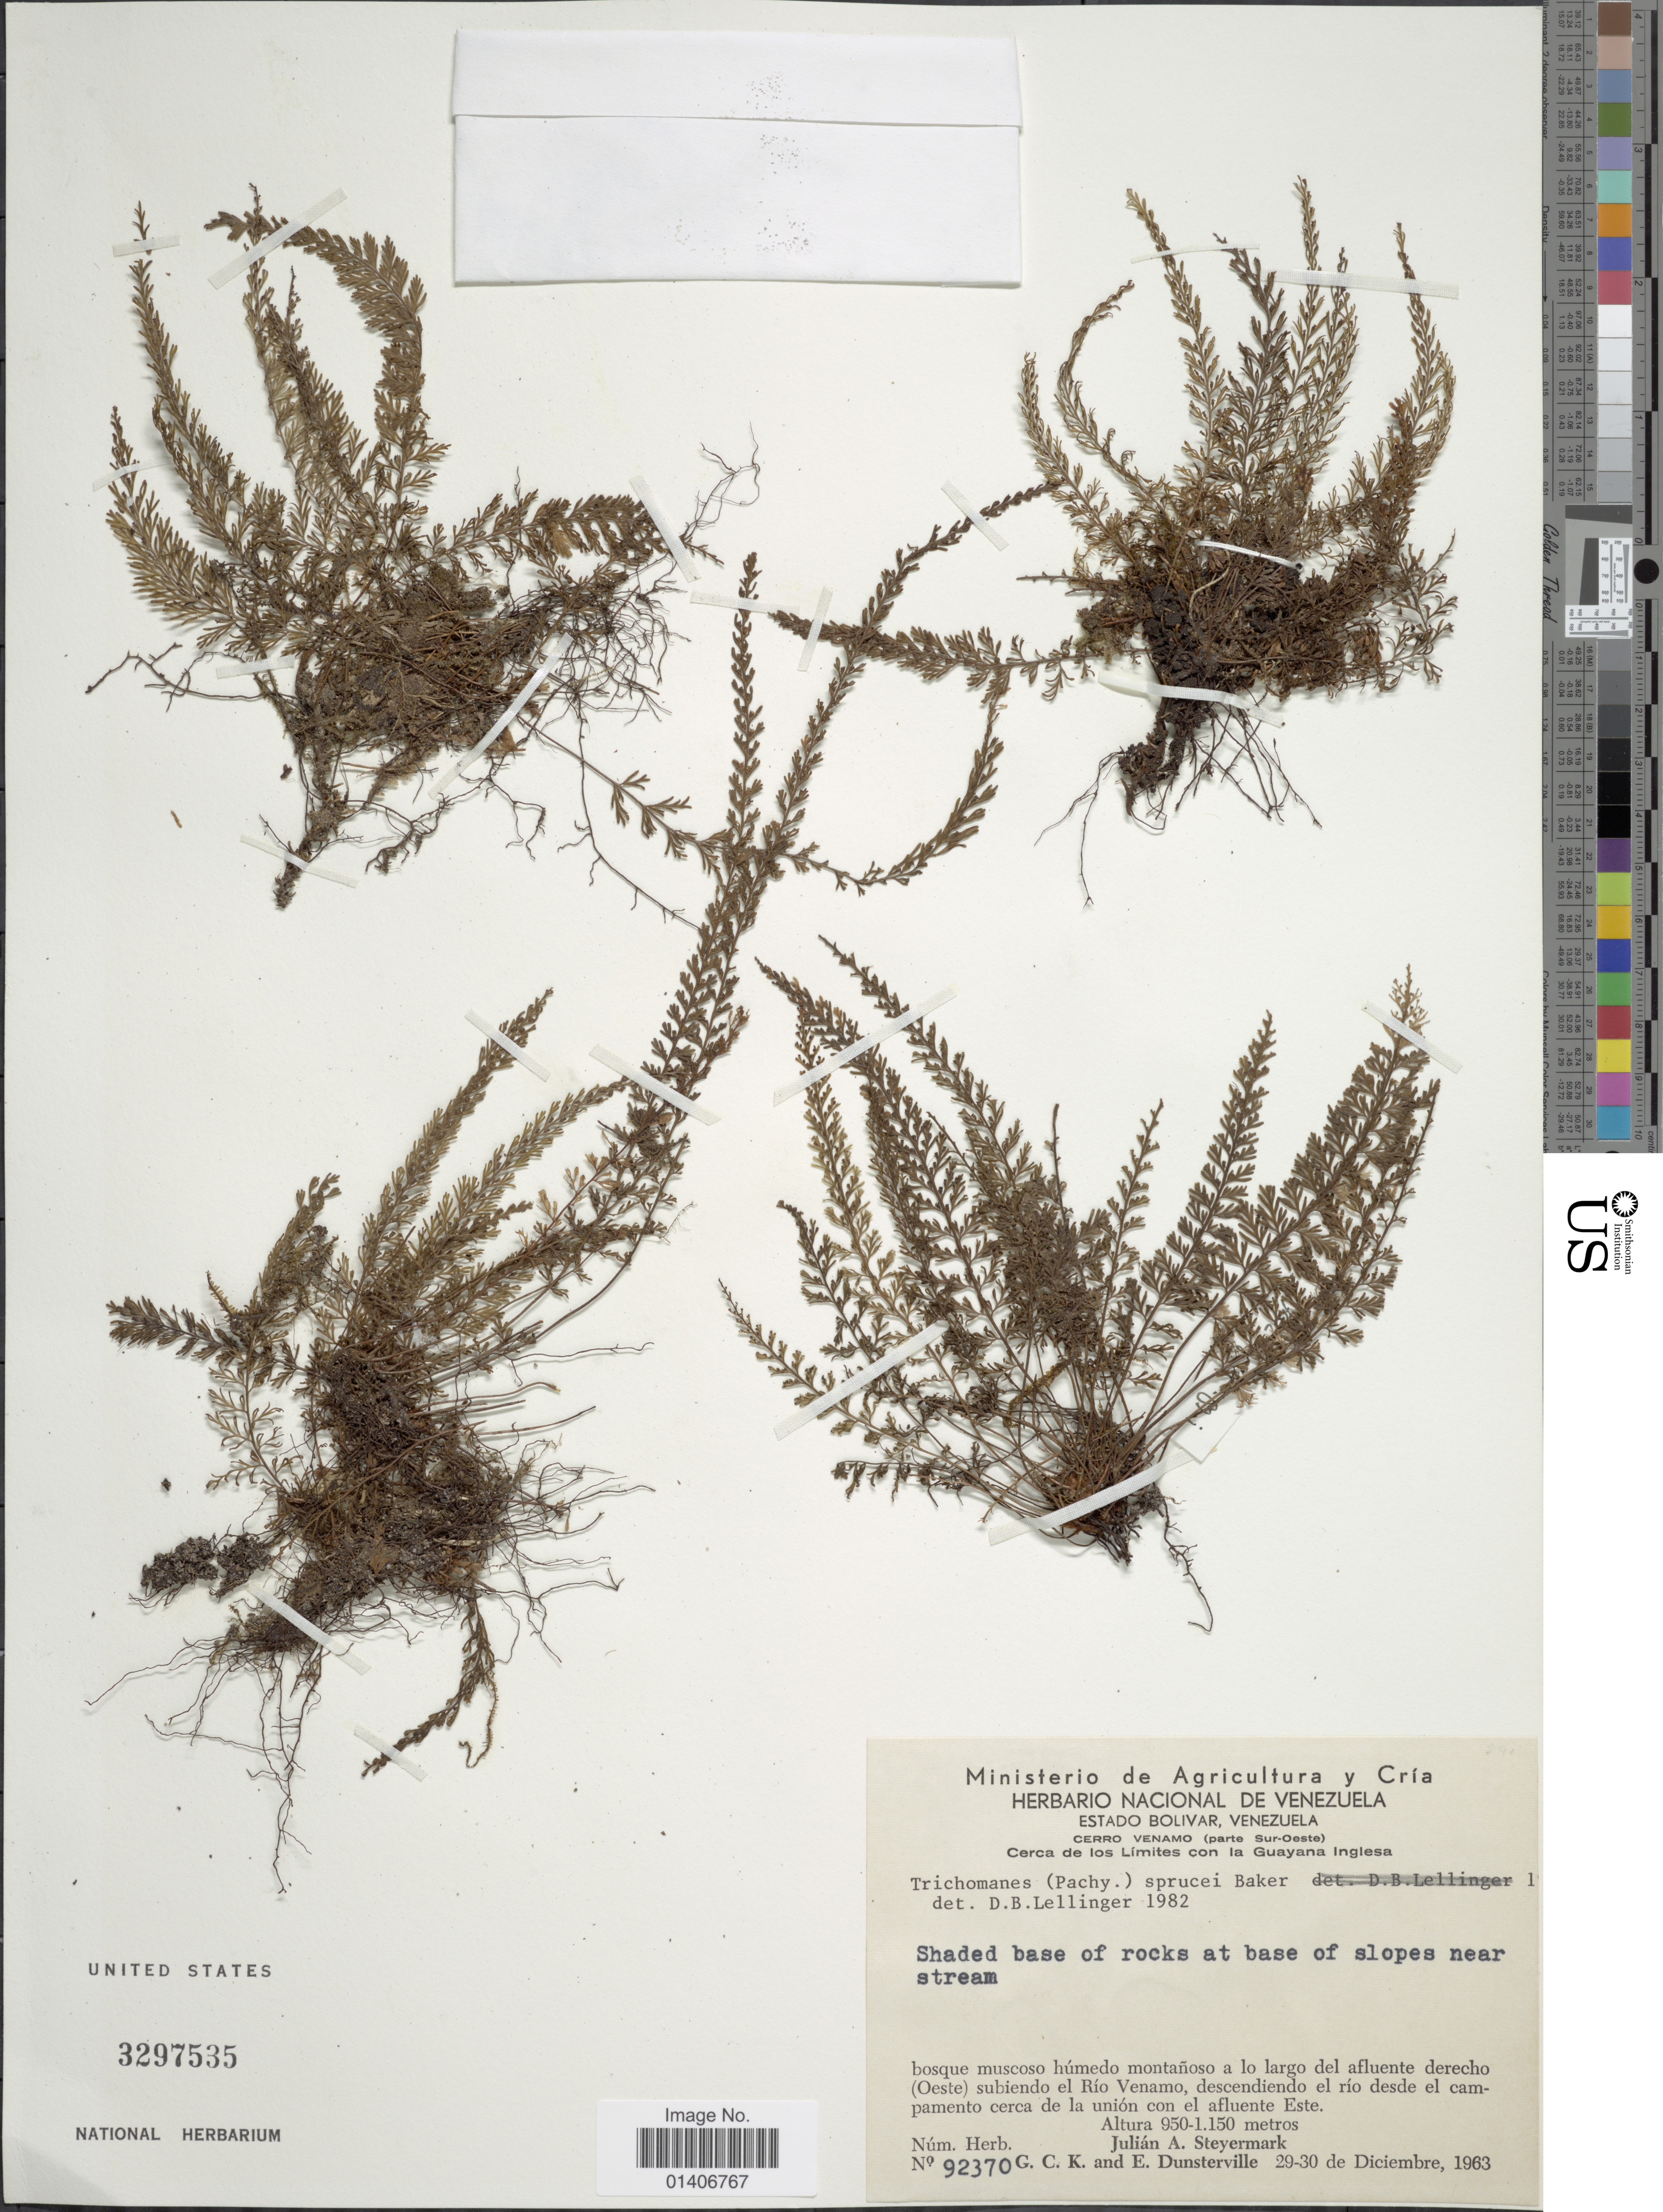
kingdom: Plantae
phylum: Tracheophyta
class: Polypodiopsida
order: Hymenophyllales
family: Hymenophyllaceae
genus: Abrodictyum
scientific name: Abrodictyum sprucei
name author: (Baker) Ebihara & Dubuisson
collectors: J. Steyermark, G. C. K. Dunsterville & E. Dunsterville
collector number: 92370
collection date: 1963-12-29/1963-12-30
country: Venezuela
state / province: Bolivar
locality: Cerro Venamo (parte Sur-oeste) cerca de los Limites con la Guayana Inglesia, bosque muscos húmedo montañoso a lo largo del afluente derecho (Oeste) subiendo el Río Venamo, descendiendo el rio desde el campamento cerca de la union con el afluente Este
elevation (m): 950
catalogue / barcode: US 3297535